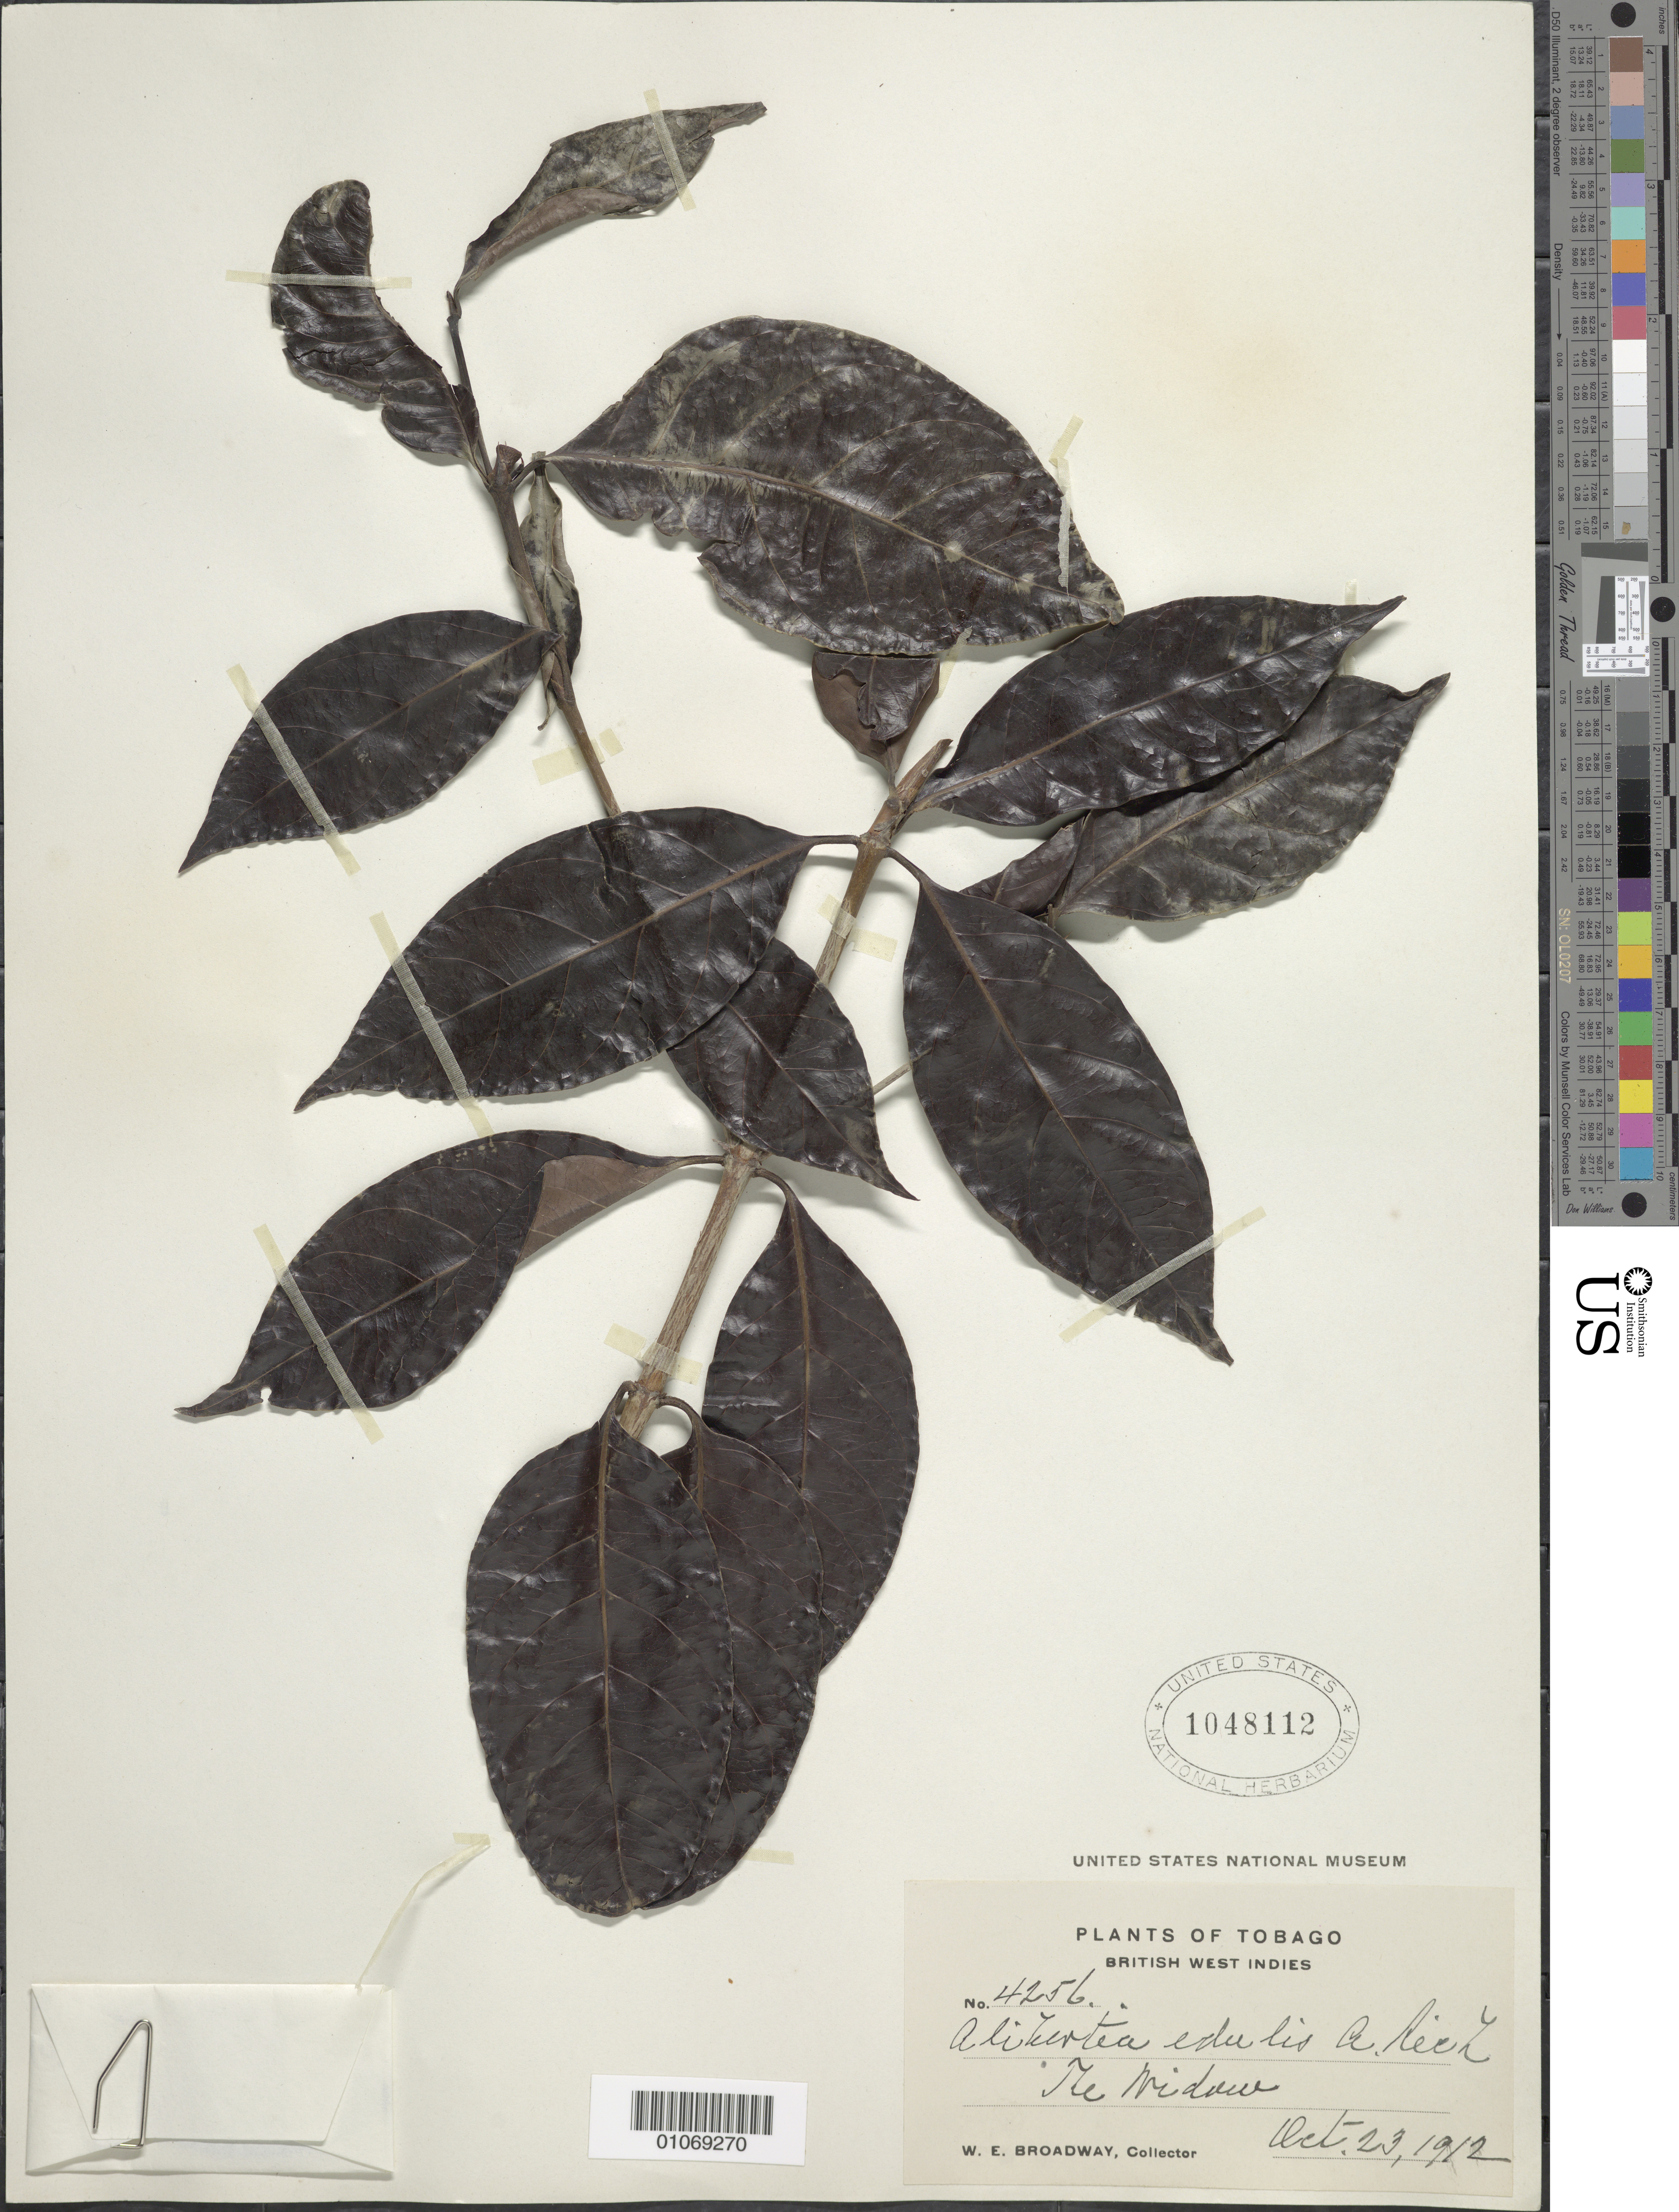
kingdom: Plantae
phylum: Tracheophyta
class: Magnoliopsida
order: Gentianales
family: Rubiaceae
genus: Alibertia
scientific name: Alibertia edulis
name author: (Rich.) A. Rich. ex DC.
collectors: W. E. Broadway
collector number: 4256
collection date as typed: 23 Oct 1912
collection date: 1912-10-23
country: Trinidad and Tobago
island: Tobago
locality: The Widow.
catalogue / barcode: US 1048112